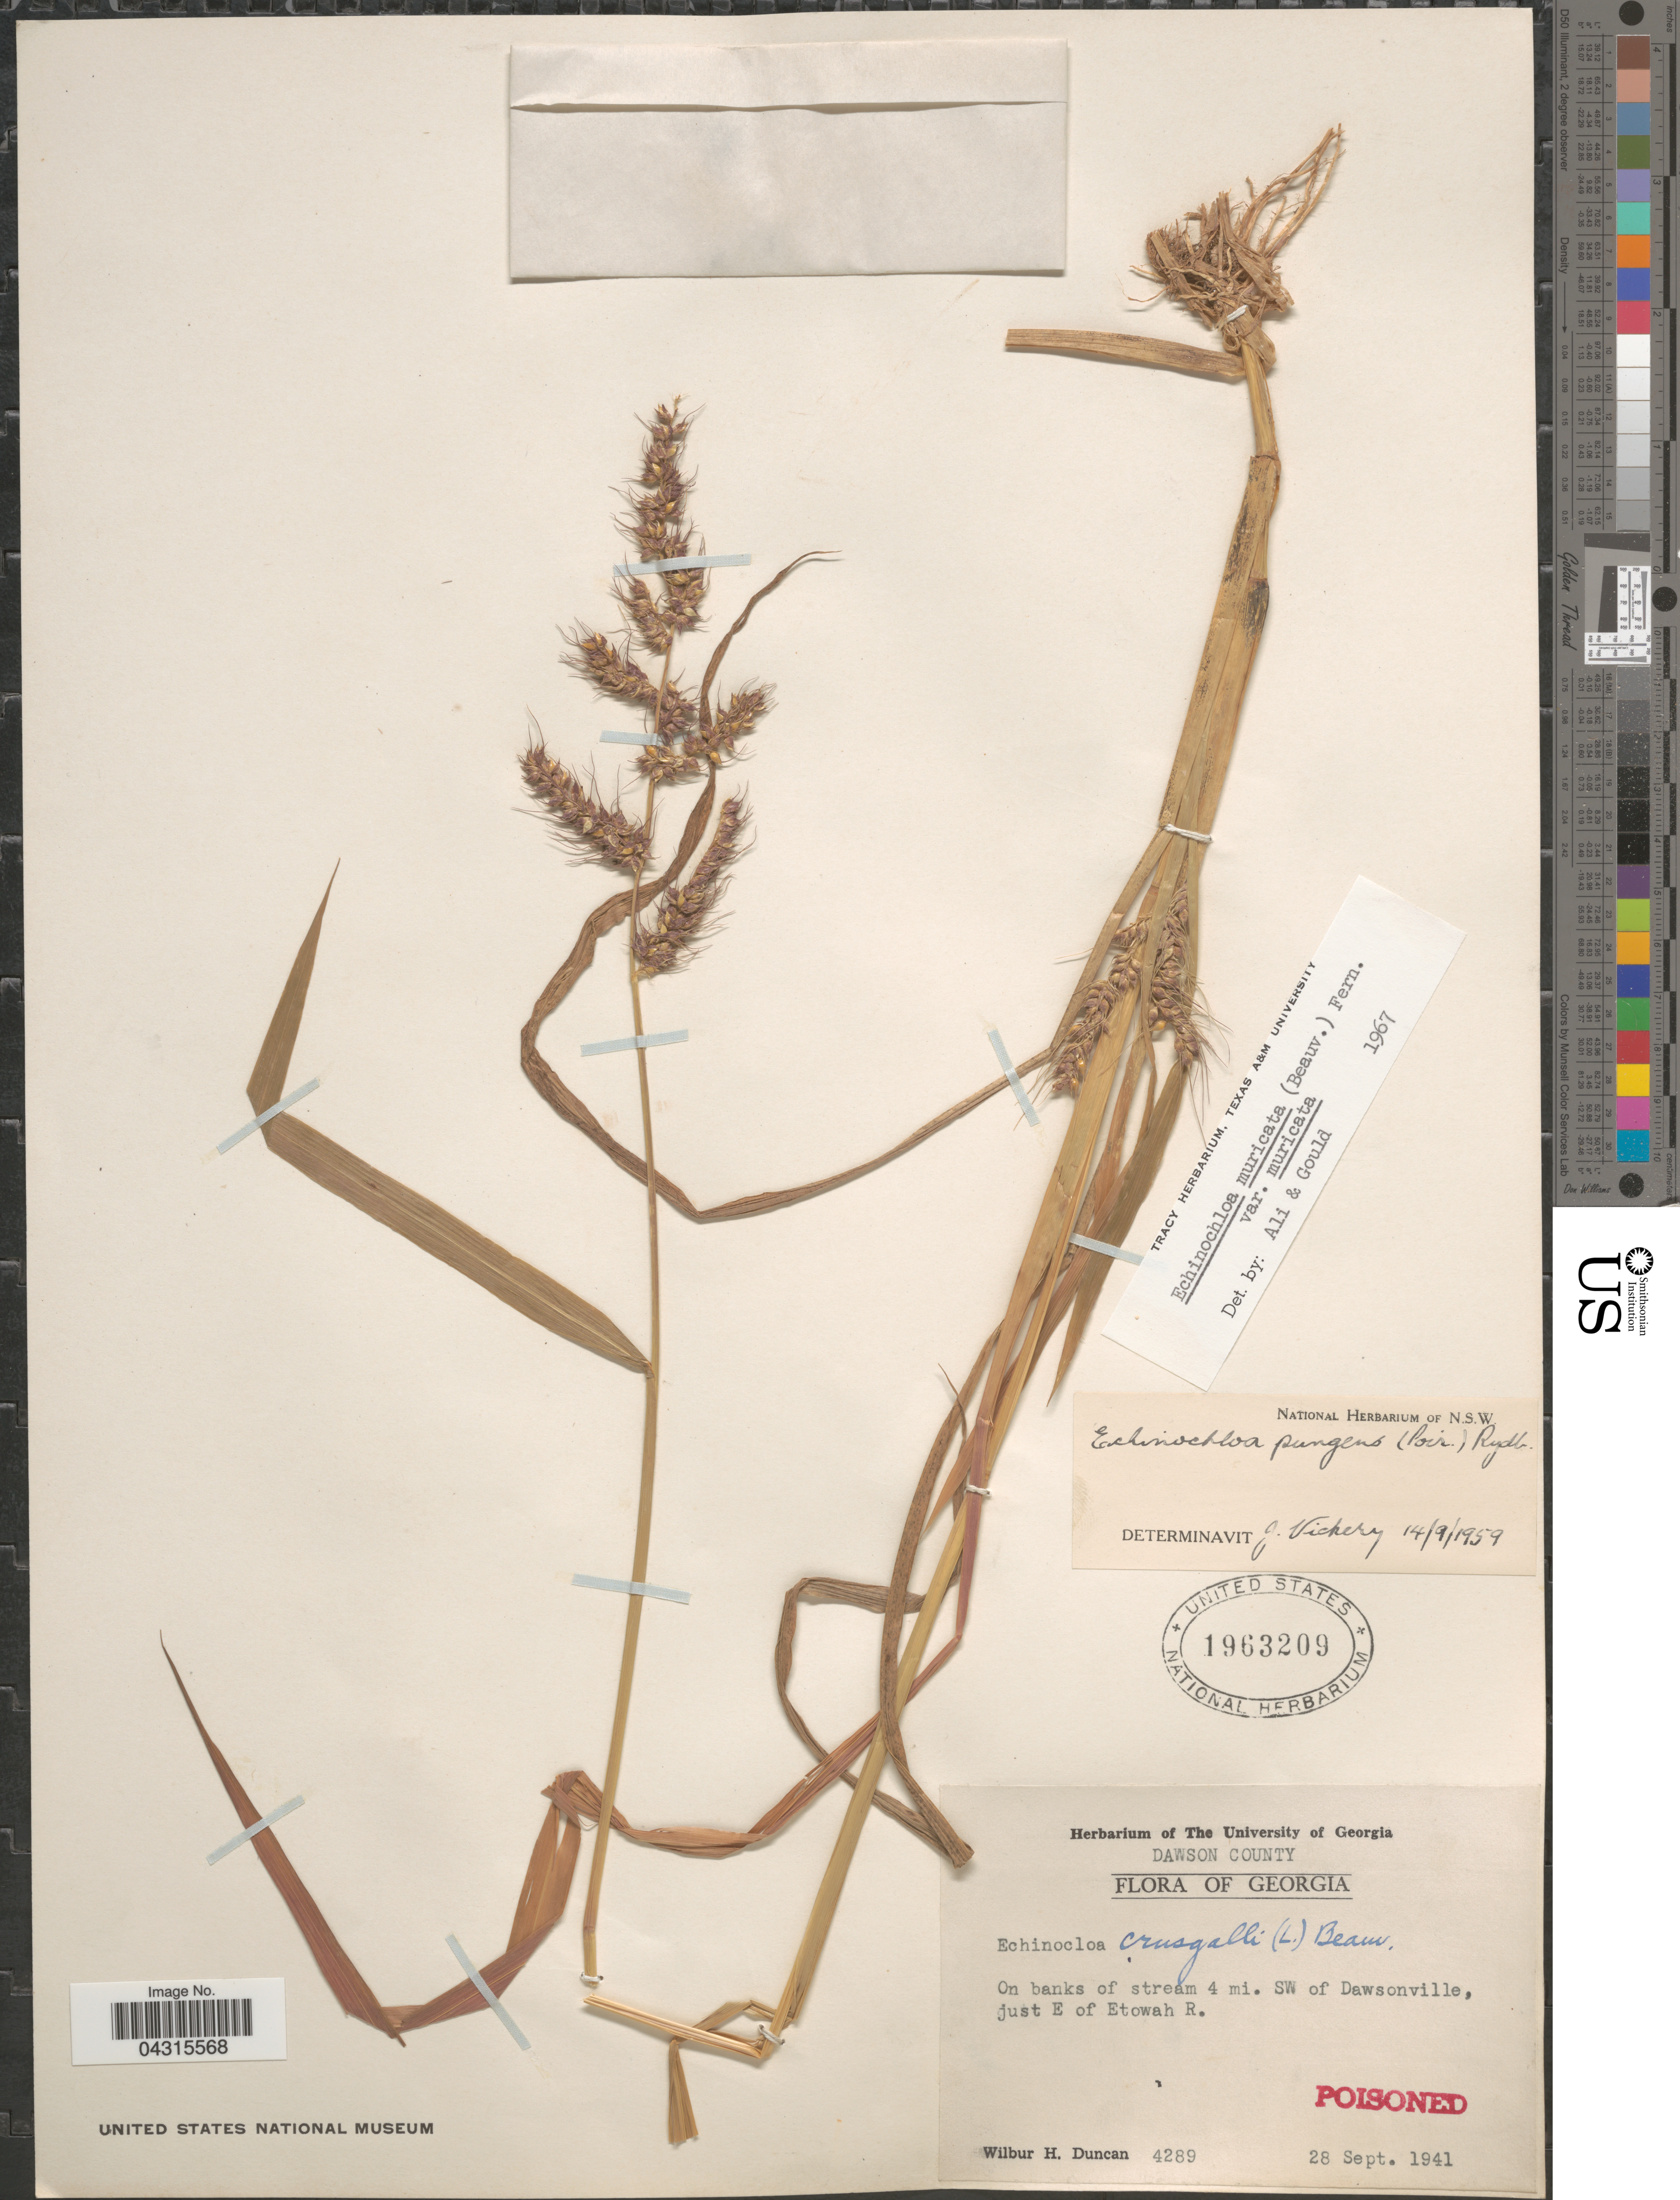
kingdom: Plantae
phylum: Tracheophyta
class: Liliopsida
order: Poales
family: Poaceae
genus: Echinochloa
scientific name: Echinochloa muricata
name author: (P. Beauv.) Fernald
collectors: W. H. Duncan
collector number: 4289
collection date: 1941-09-28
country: United States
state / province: Georgia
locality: Dawson County. On banks of stream 4 mi. SW of Dawsonville, just E of Etowah R.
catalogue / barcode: US 1963209